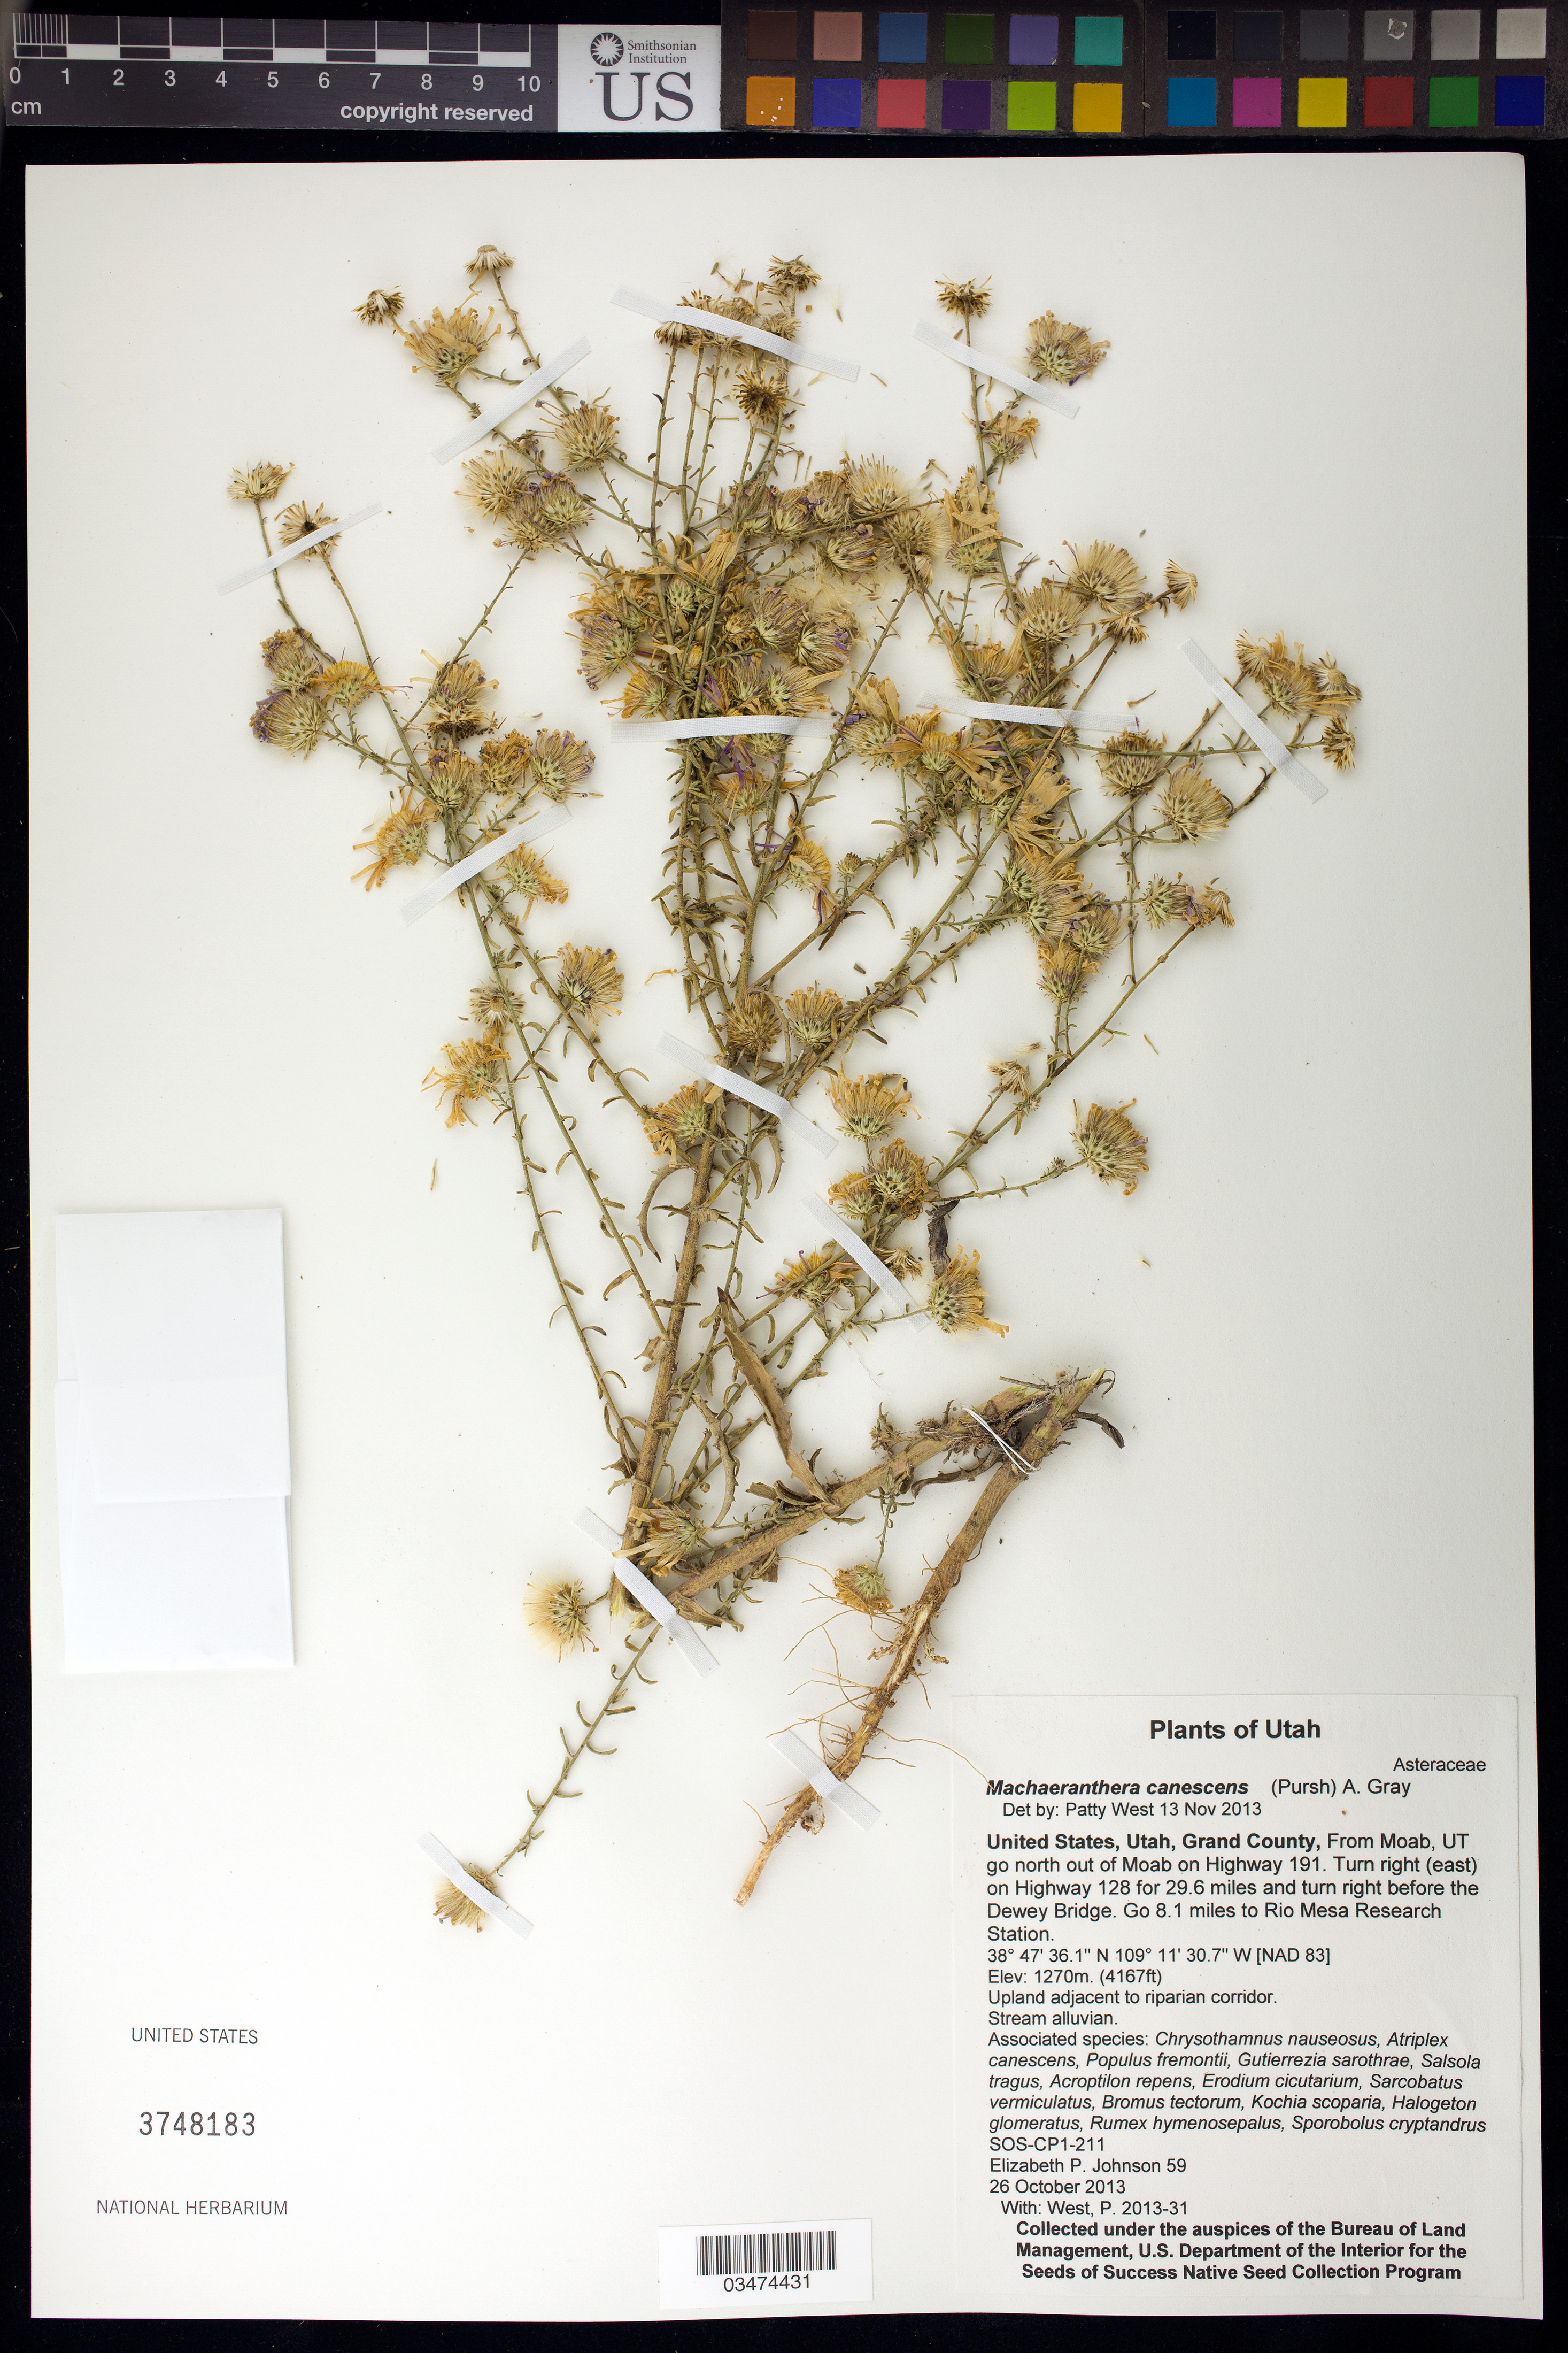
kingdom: Plantae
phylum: Tracheophyta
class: Magnoliopsida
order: Asterales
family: Asteraceae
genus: Machaeranthera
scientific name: Machaeranthera canescens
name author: (Pursh) A. Gray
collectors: E. Johnson & P. West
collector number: CP1-211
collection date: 2013-10-26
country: United States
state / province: Utah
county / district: Grand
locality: Rio Mesa Research Station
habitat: Upland adjacent to riparian corridor. Stream alluvian.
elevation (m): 1270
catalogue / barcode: US 3748183